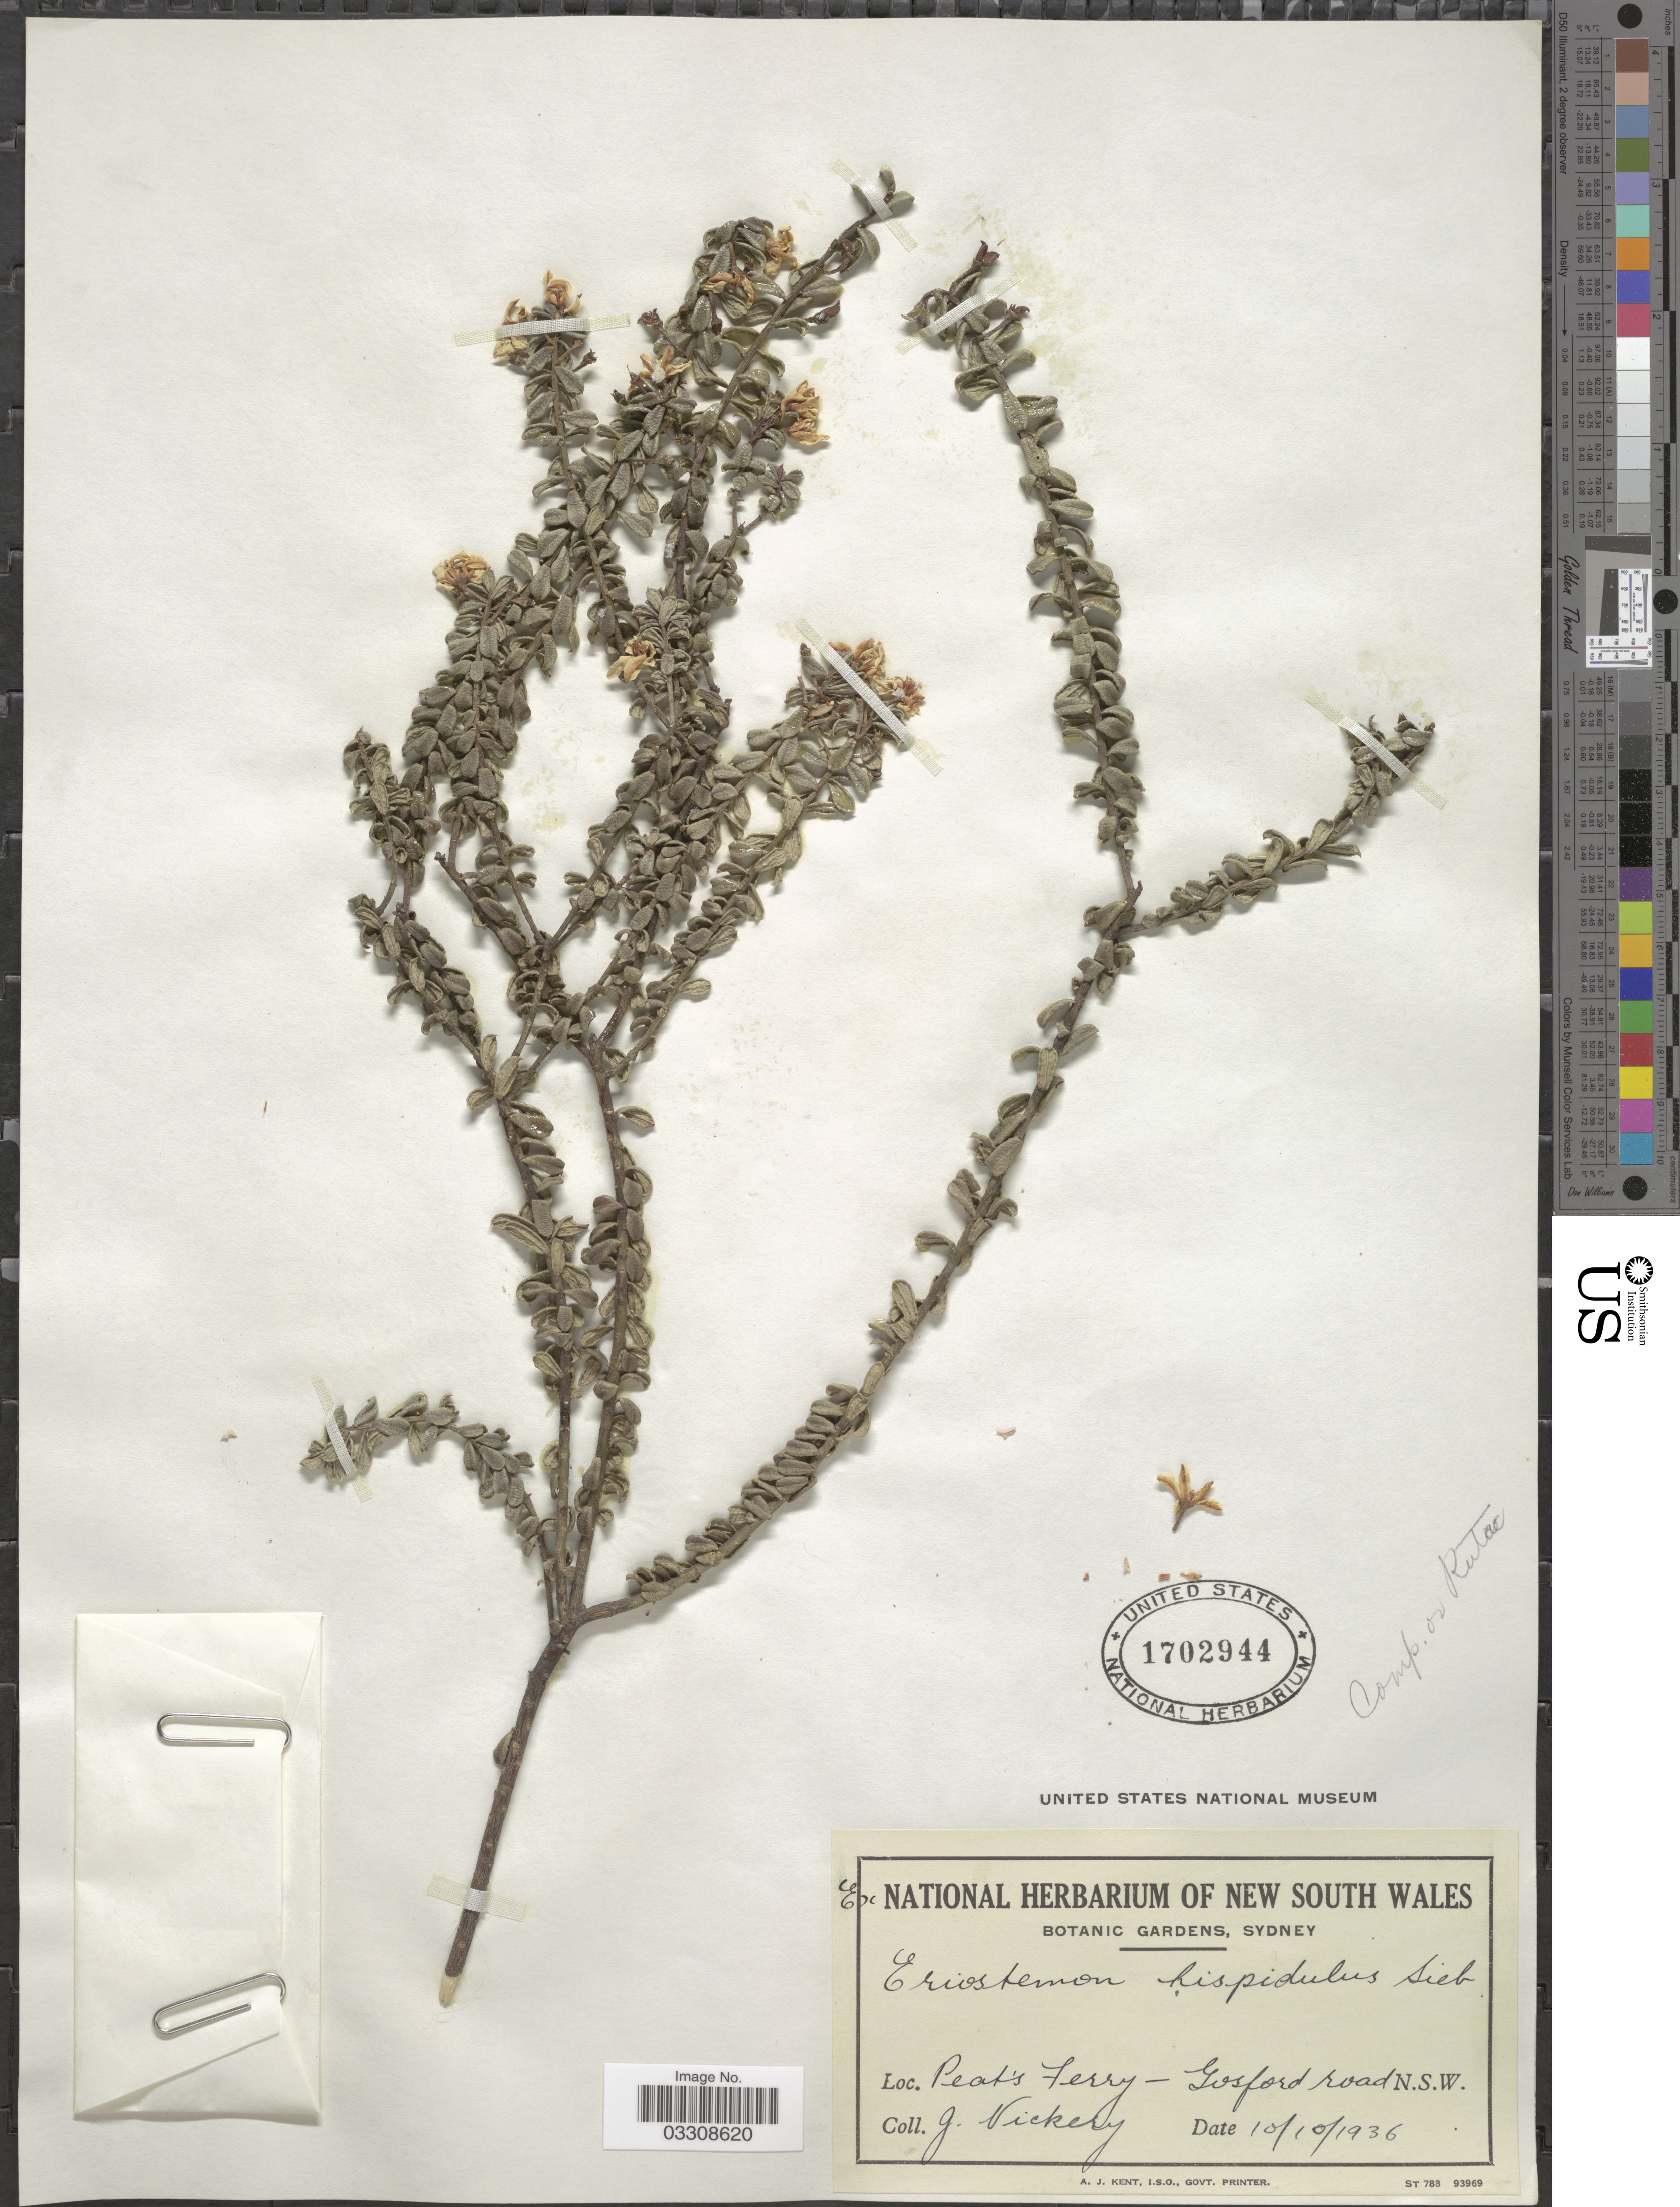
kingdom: Plantae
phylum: Tracheophyta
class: Magnoliopsida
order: Sapindales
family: Rutaceae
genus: Eriostemon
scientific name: Eriostemon hispidulus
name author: Sieber ex Spreng.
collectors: J. Vickery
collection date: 1936-10-10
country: Australia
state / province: New South Wales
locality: Peat's Ferry - Gosford road.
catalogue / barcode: US 1702944